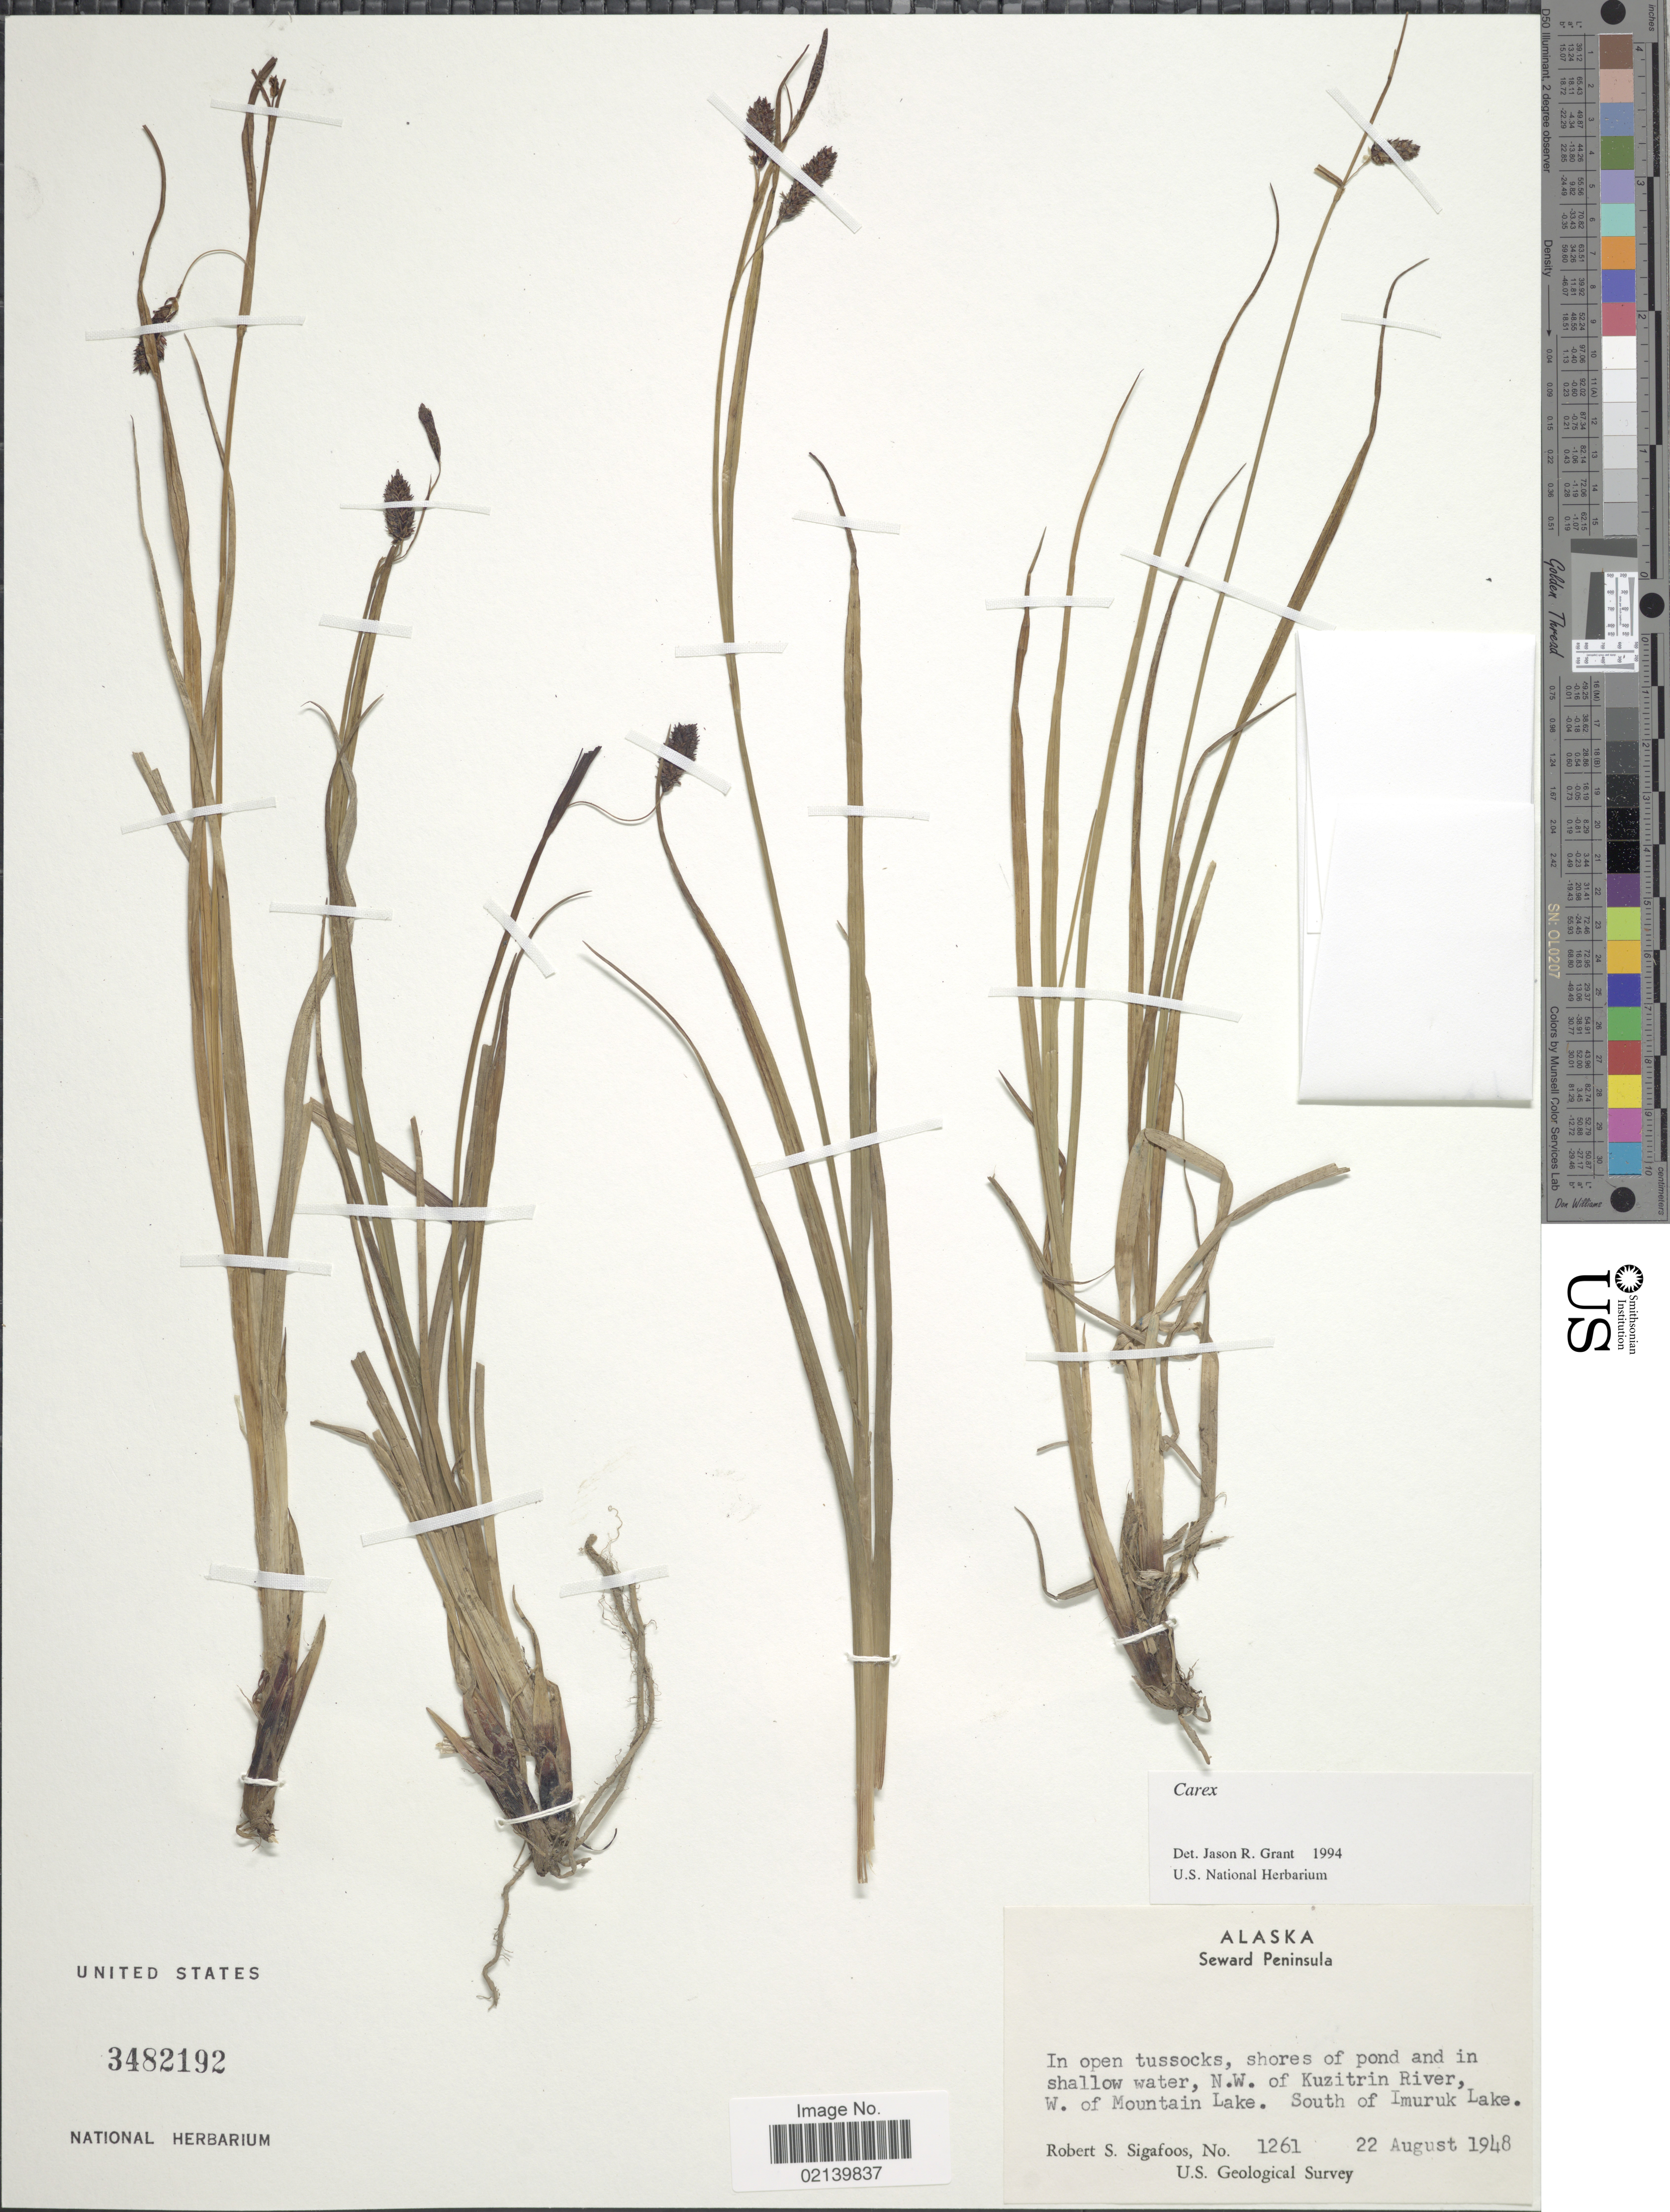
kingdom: Plantae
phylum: Tracheophyta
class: Liliopsida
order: Poales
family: Cyperaceae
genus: Carex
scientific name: Carex sp.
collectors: R. Sigafoos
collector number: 1261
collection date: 1948-08-22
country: United States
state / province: Alaska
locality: Alaska, Seward Peninsula. In open tussocks, shores of pond and in shallow water, N.W. of Kuzitrin River W. of Mountain Lake. South of Imuruk Lake.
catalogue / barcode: US 3482192